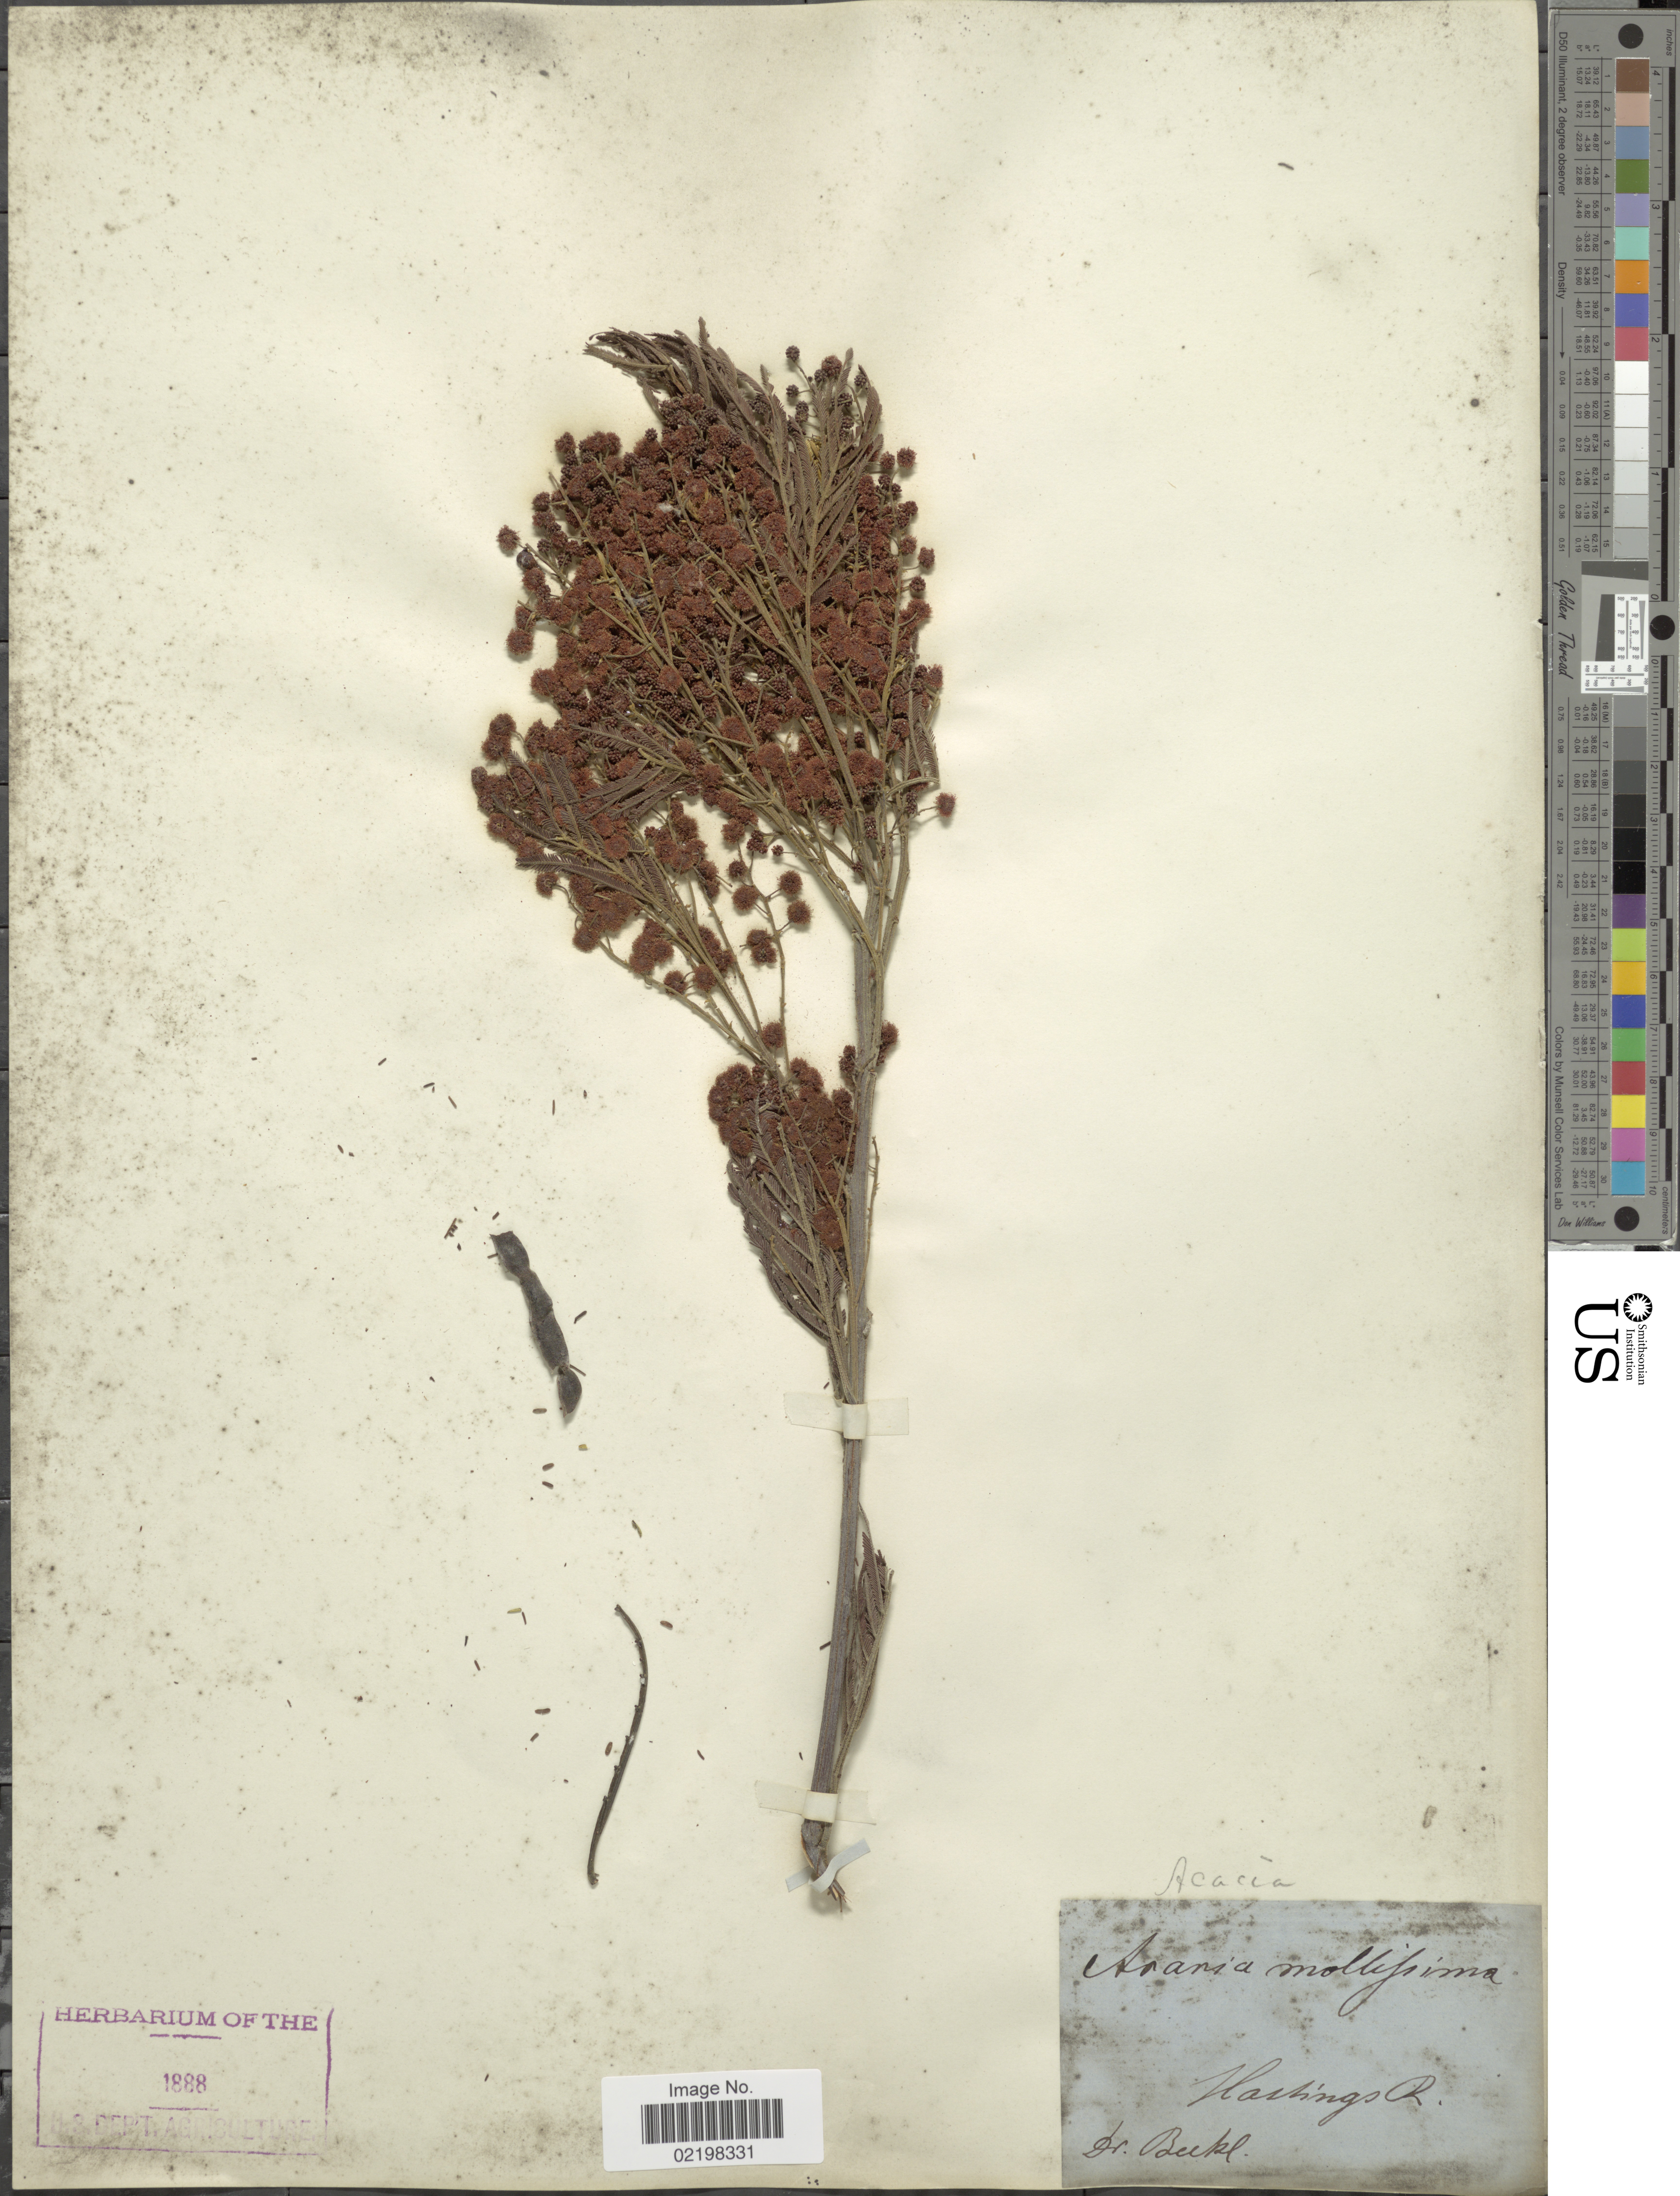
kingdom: Plantae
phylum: Tracheophyta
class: Magnoliopsida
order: Fabales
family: Fabaceae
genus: Acacia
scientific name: Acacia decurrens var. mollis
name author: Lindl.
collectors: Beckl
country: Australia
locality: Hastings R.